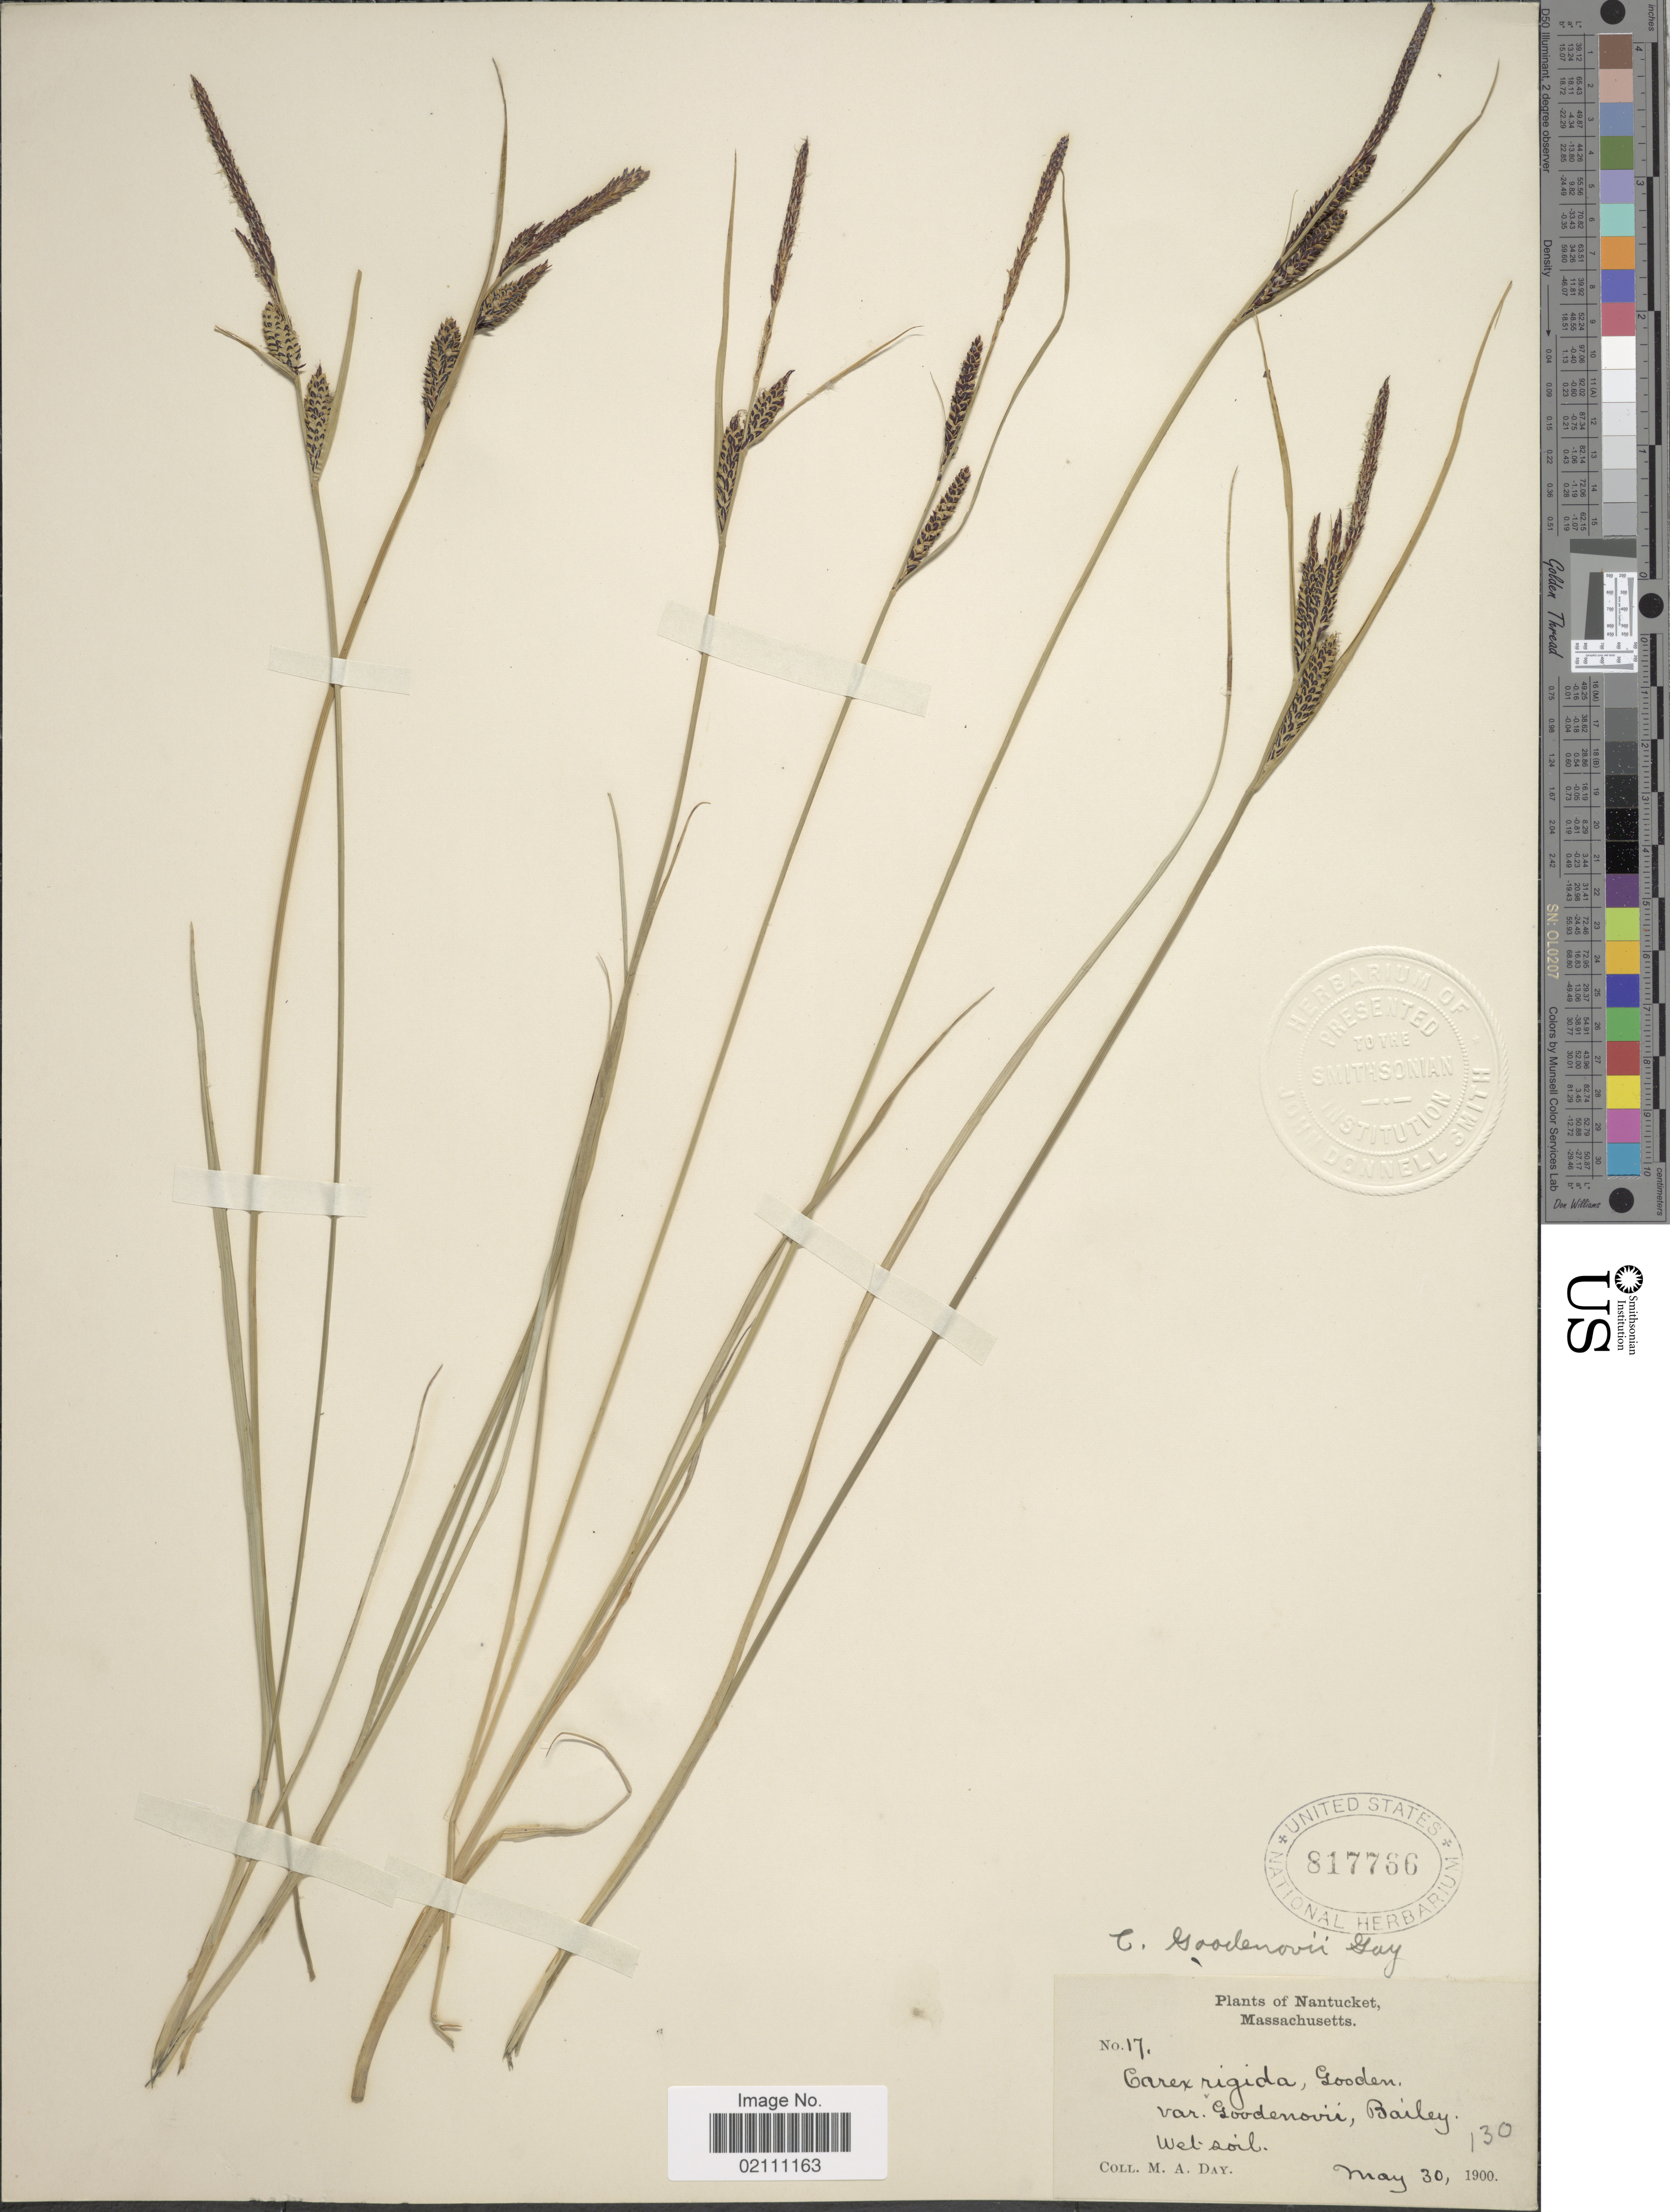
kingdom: Plantae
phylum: Tracheophyta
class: Liliopsida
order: Poales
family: Cyperaceae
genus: Carex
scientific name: Carex nigra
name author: (L.) Reichard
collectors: M. Day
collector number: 17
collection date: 1900-05-30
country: United States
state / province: Massachusetts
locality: Nantucket, Massachusetts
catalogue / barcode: US 817766